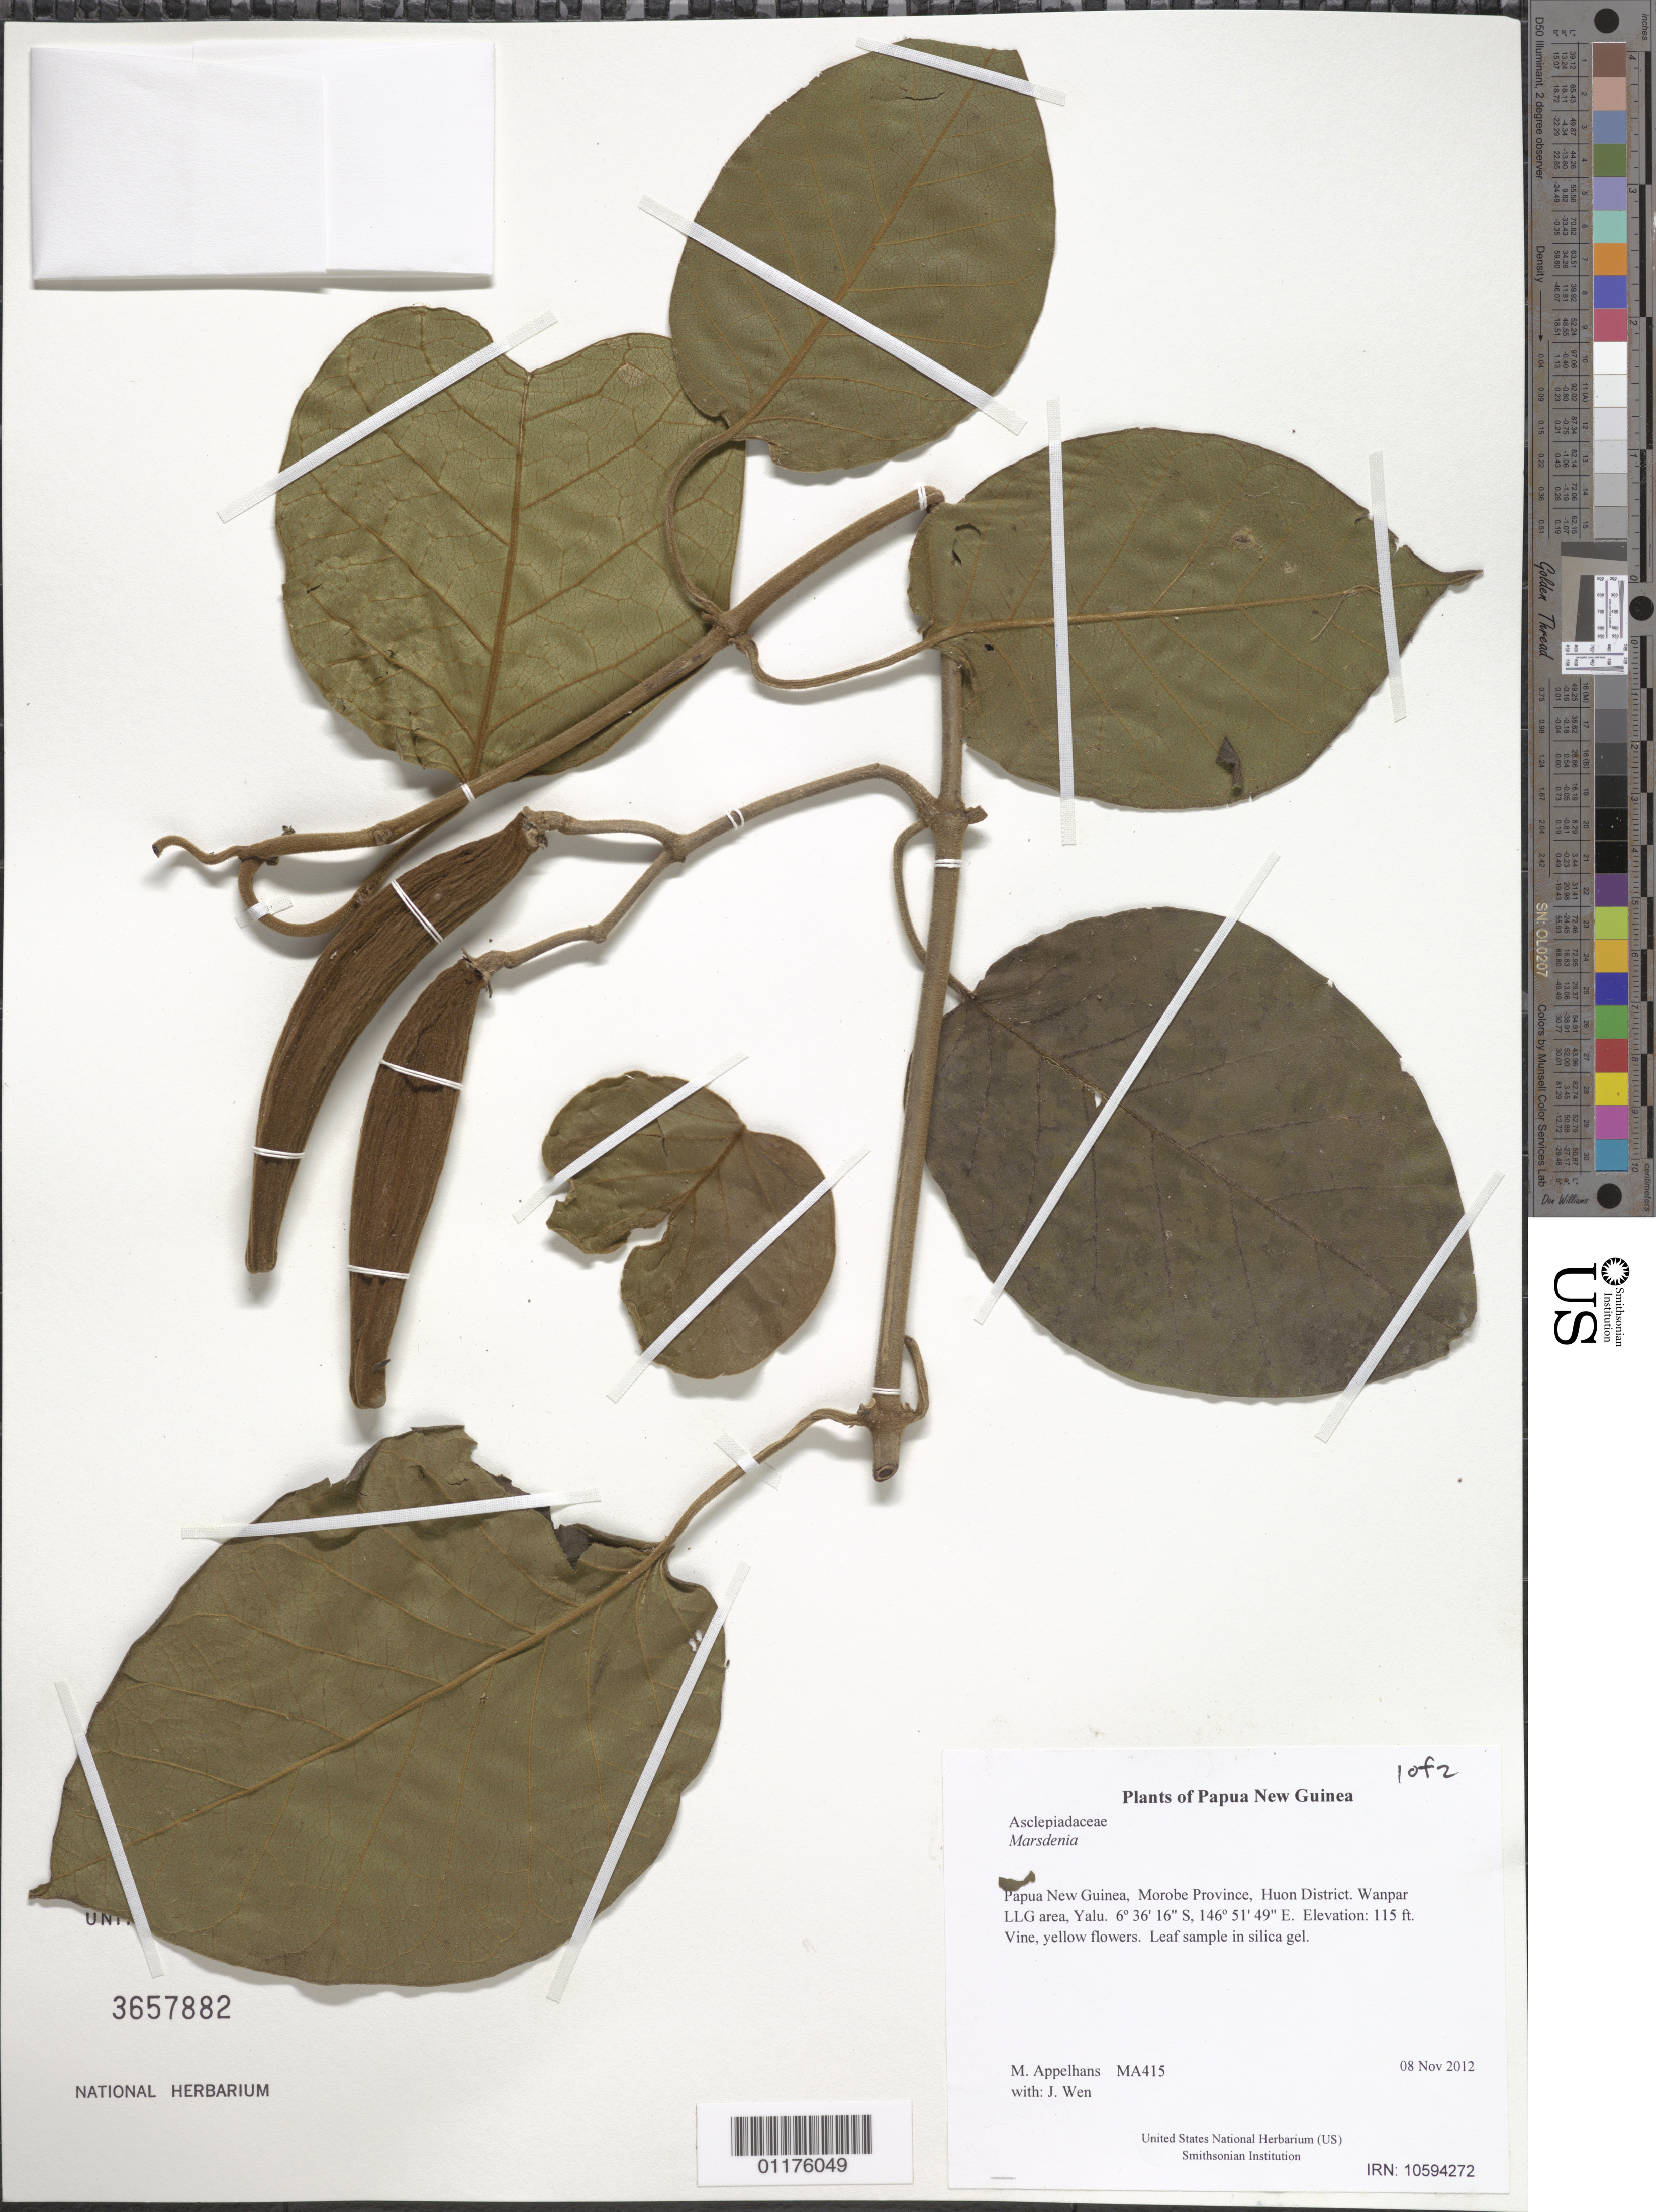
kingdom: Plantae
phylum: Tracheophyta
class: Magnoliopsida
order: Gentianales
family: Apocynaceae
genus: Marsdenia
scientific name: Marsdenia sp.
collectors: J. Wen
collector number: MA415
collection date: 2012-11-08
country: Papua New Guinea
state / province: Morobe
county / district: Huon District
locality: Wanpar LLG area, Yalu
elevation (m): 35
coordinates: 6° 36.268 S, 146 51.814 E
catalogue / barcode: US 3657882